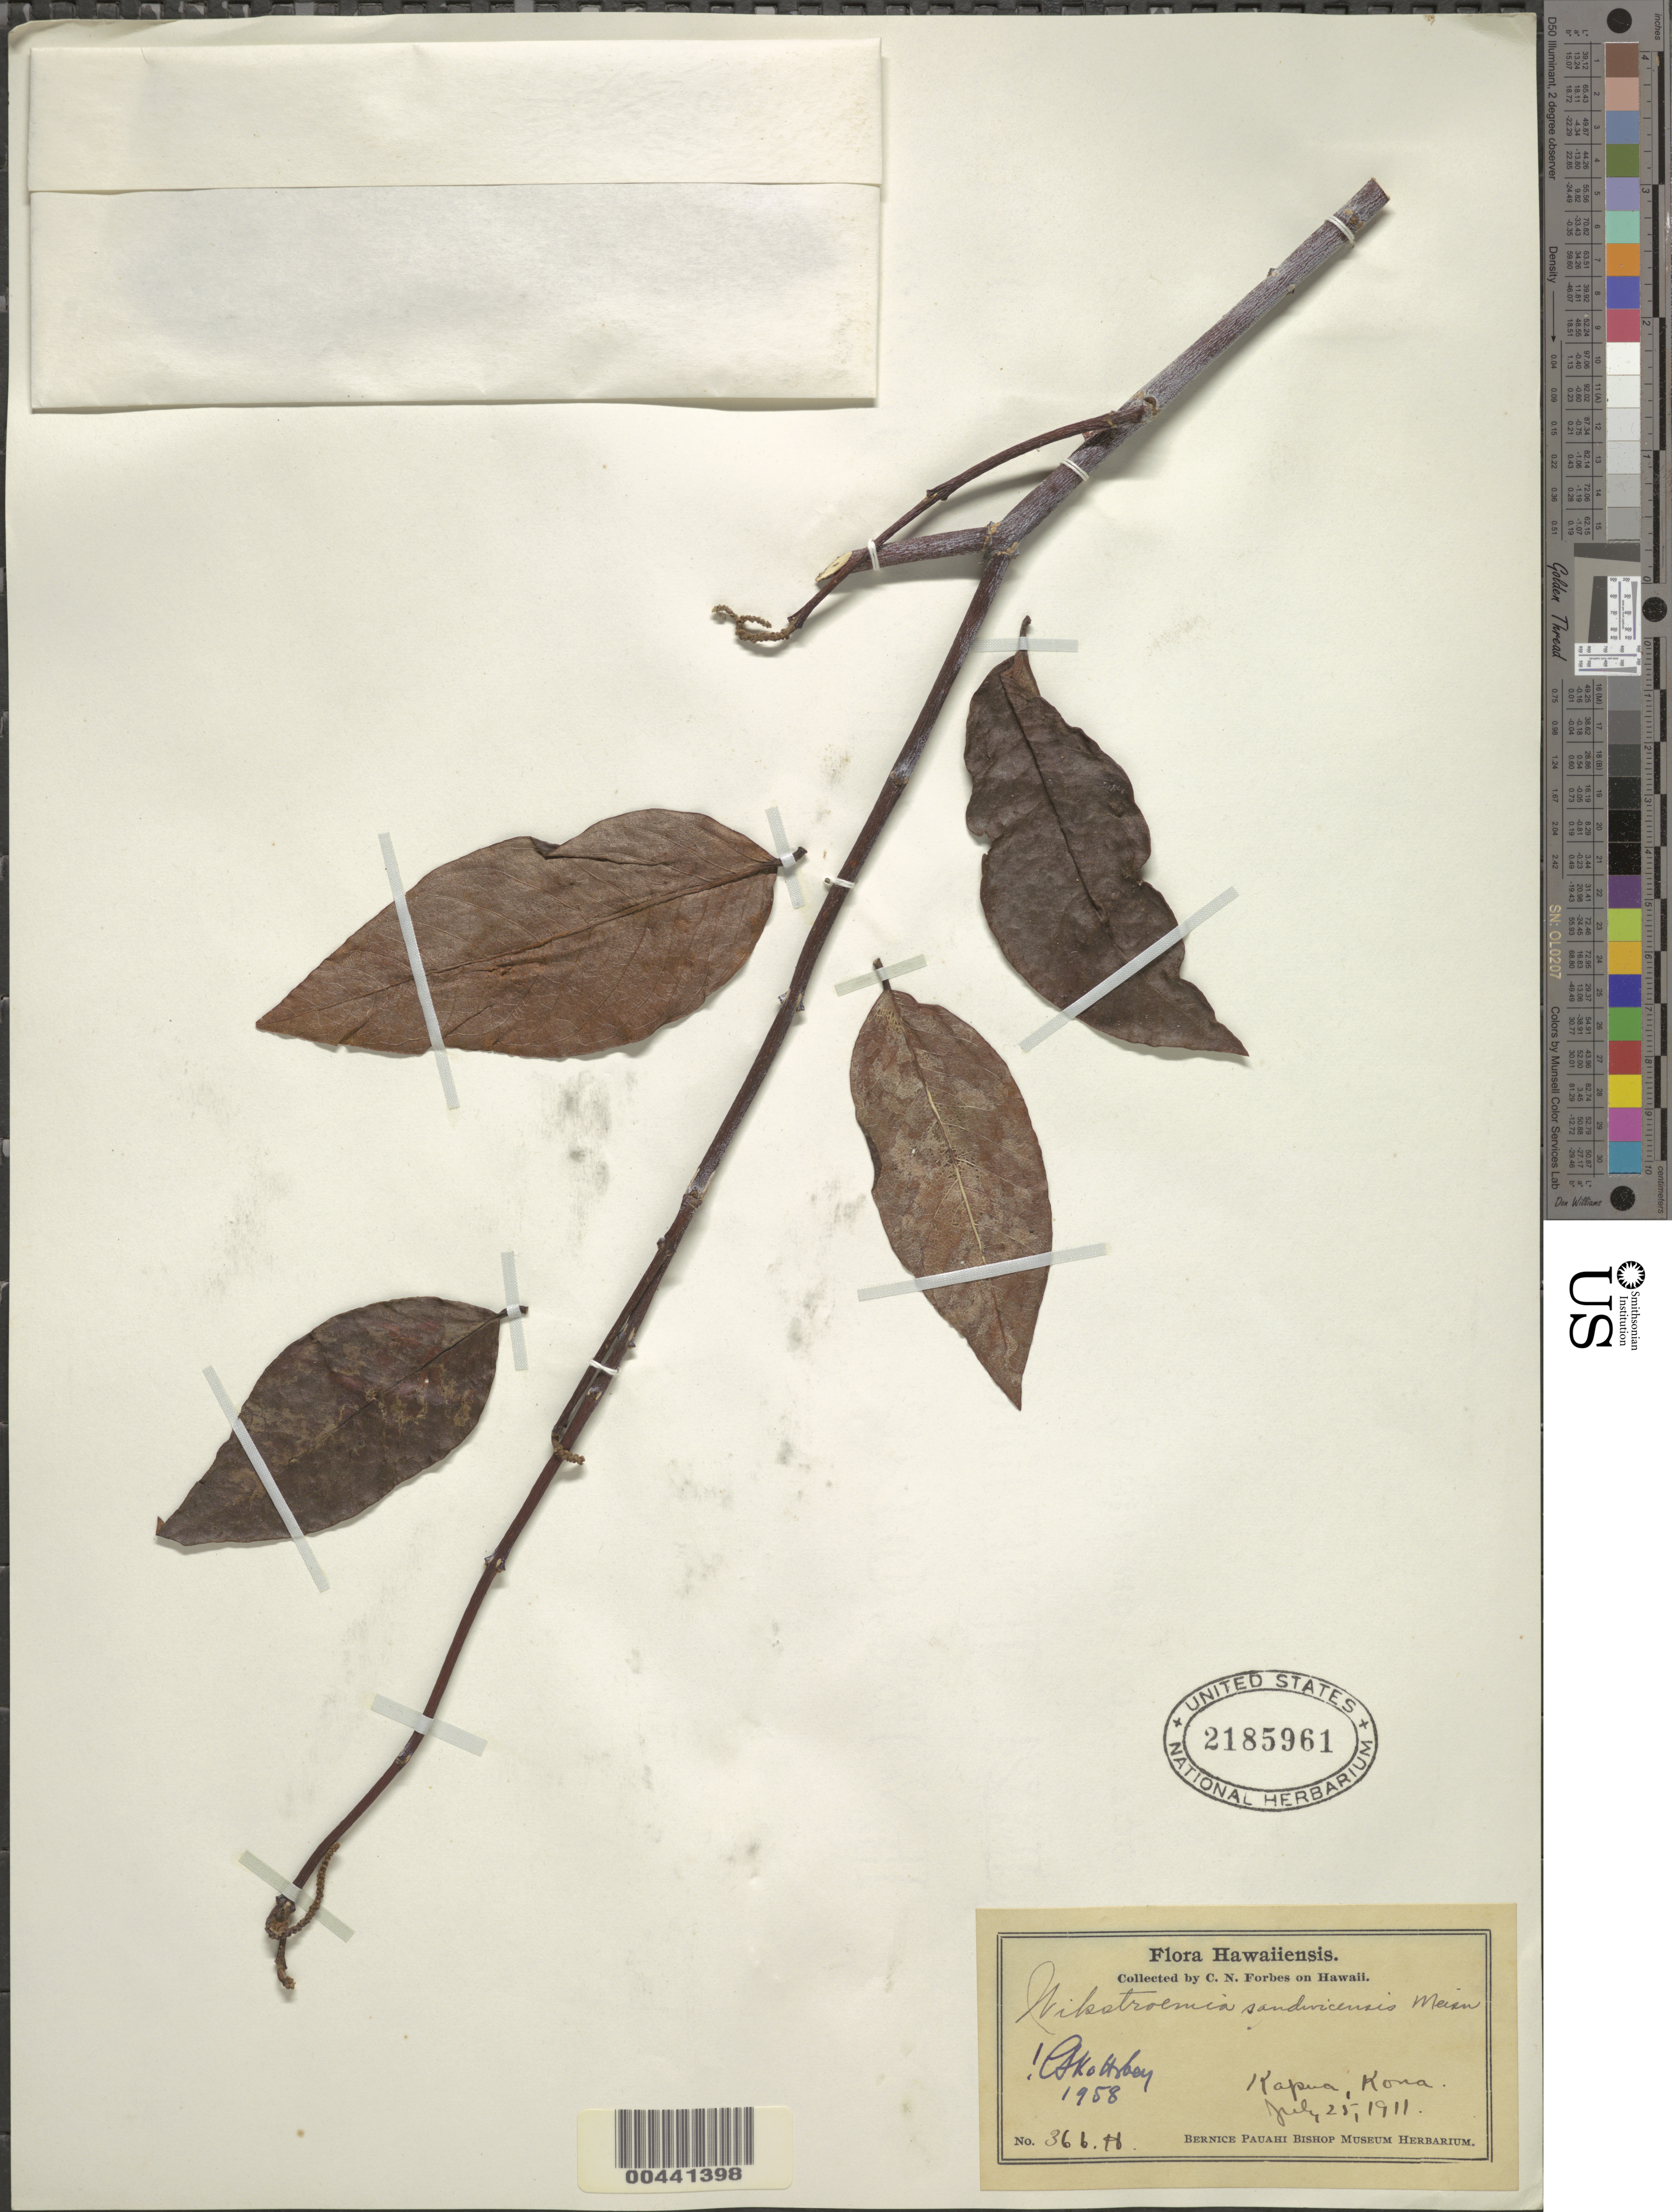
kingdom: Plantae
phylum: Tracheophyta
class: Magnoliopsida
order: Malvales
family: Thymelaeaceae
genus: Wikstroemia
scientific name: Wikstroemia sandwicensis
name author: Meisn.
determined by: Skottsberg, C. J. F.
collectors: C. N. Forbes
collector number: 366.H.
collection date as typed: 25 Jul 1911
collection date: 1911-07-25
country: United States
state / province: Hawaii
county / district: Hawaii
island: Hawaii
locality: Kapua, Kona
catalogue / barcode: US 2185961